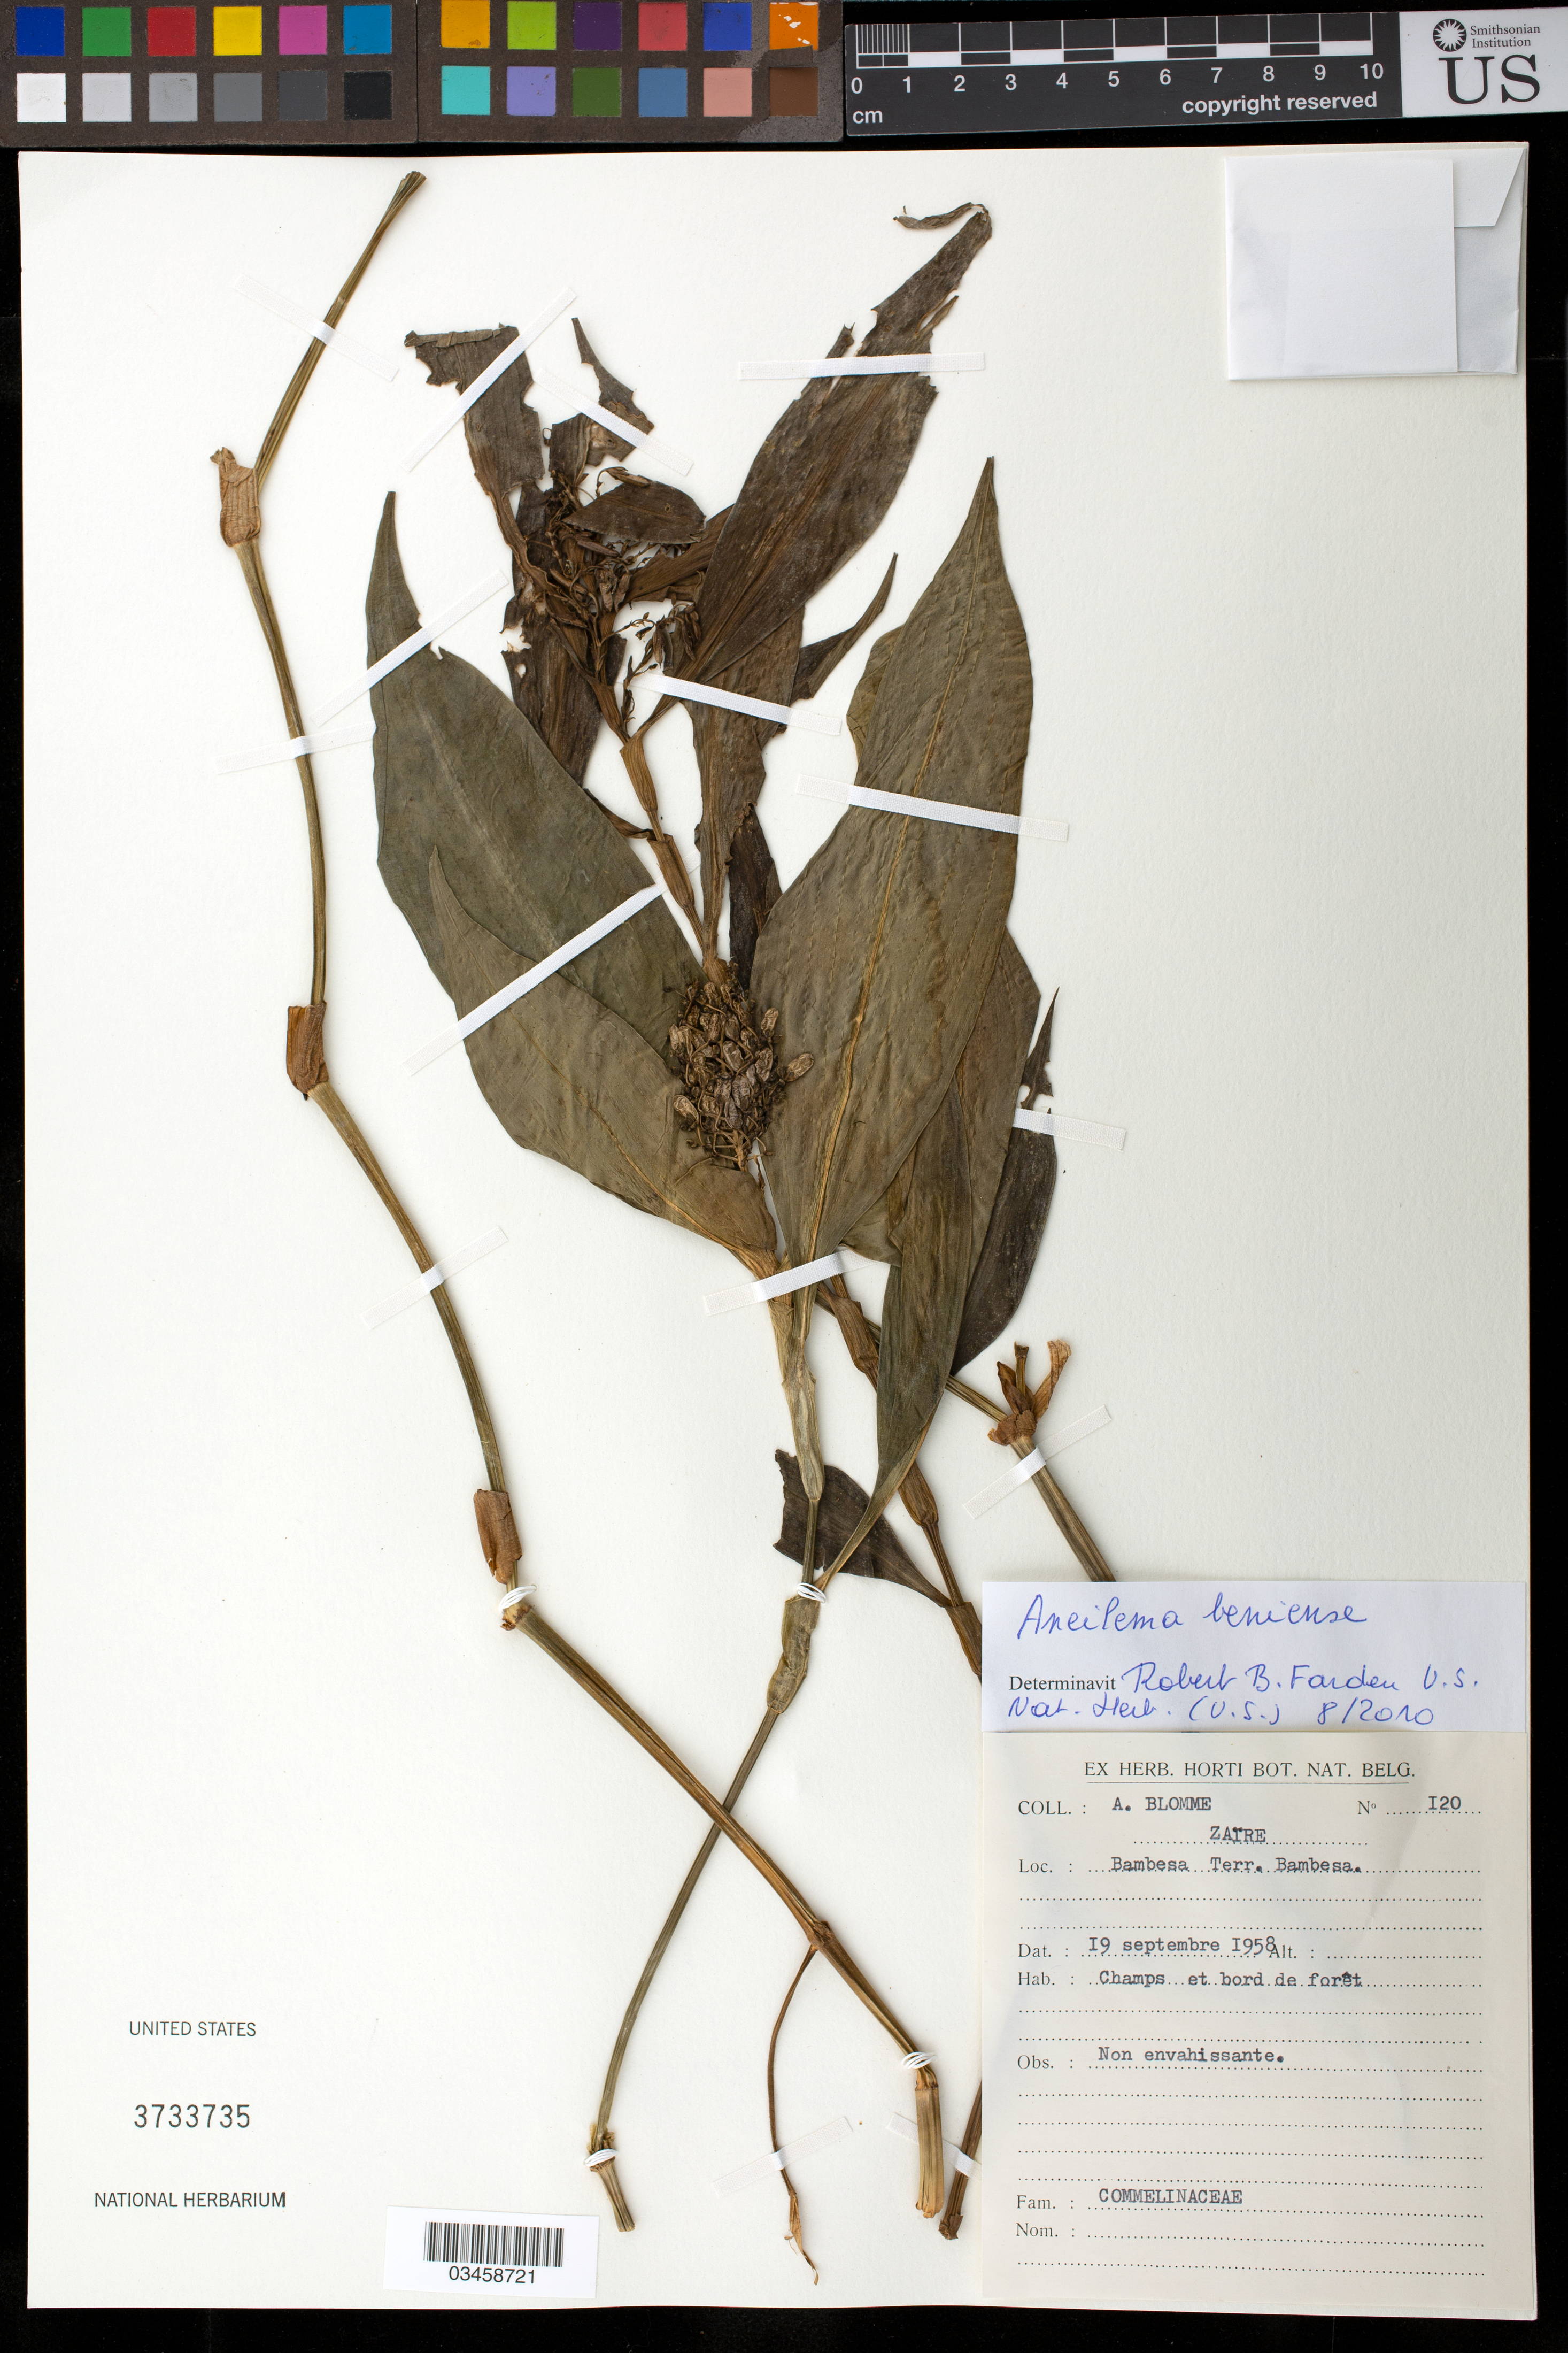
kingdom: Plantae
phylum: Tracheophyta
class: Liliopsida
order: Commelinales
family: Commelinaceae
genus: Aneilema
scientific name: Aneilema beniniense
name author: (P. Beauv.) Kunth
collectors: A. Blomme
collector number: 120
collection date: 1958-09-19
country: Congo, Democratic Republic of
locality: Bambesa Terr., Bambesa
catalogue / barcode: US 3733735